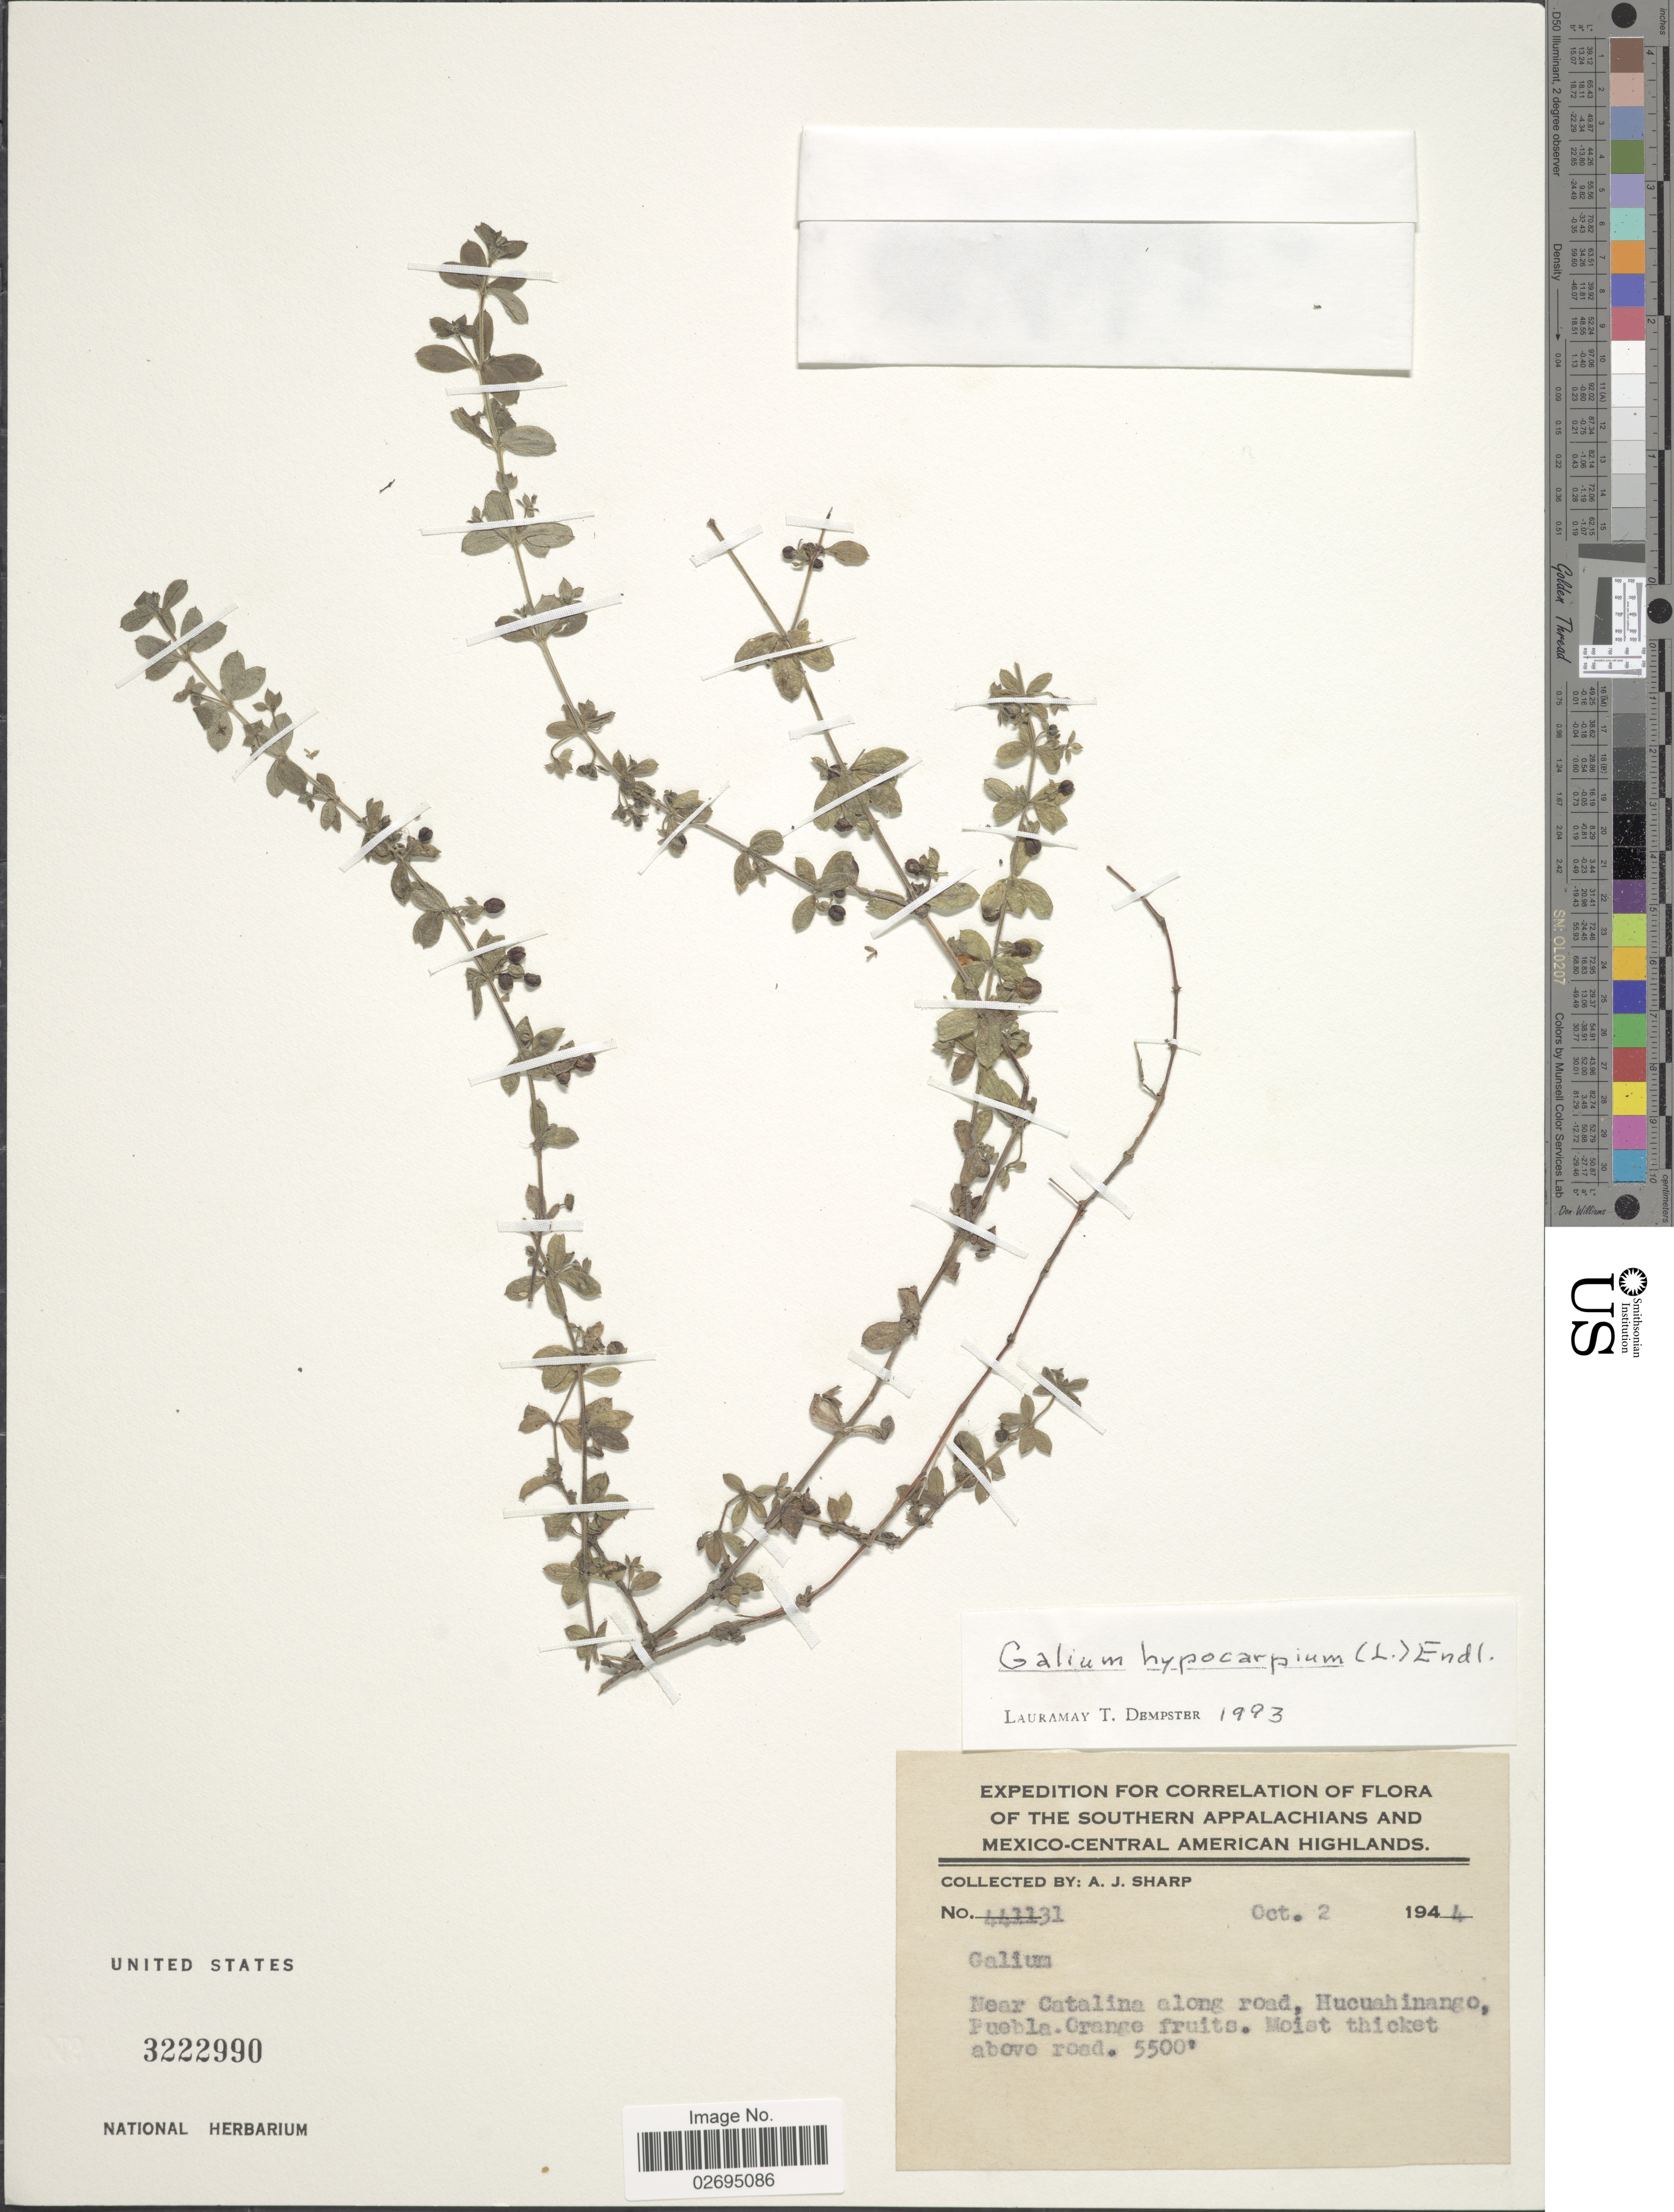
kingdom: Plantae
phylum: Tracheophyta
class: Magnoliopsida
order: Gentianales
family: Rubiaceae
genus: Galium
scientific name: Galium hypocarpium subsp. hypocarpium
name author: (L.) Endl. ex Griseb.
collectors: A. J. Sharp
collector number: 441131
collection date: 1944-10-02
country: Mexico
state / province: Puebla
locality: Southern Appalachians and Mexico-Central American Highlands. Near Catalina along road, Hucuahinango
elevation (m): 1676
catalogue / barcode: US 3222990